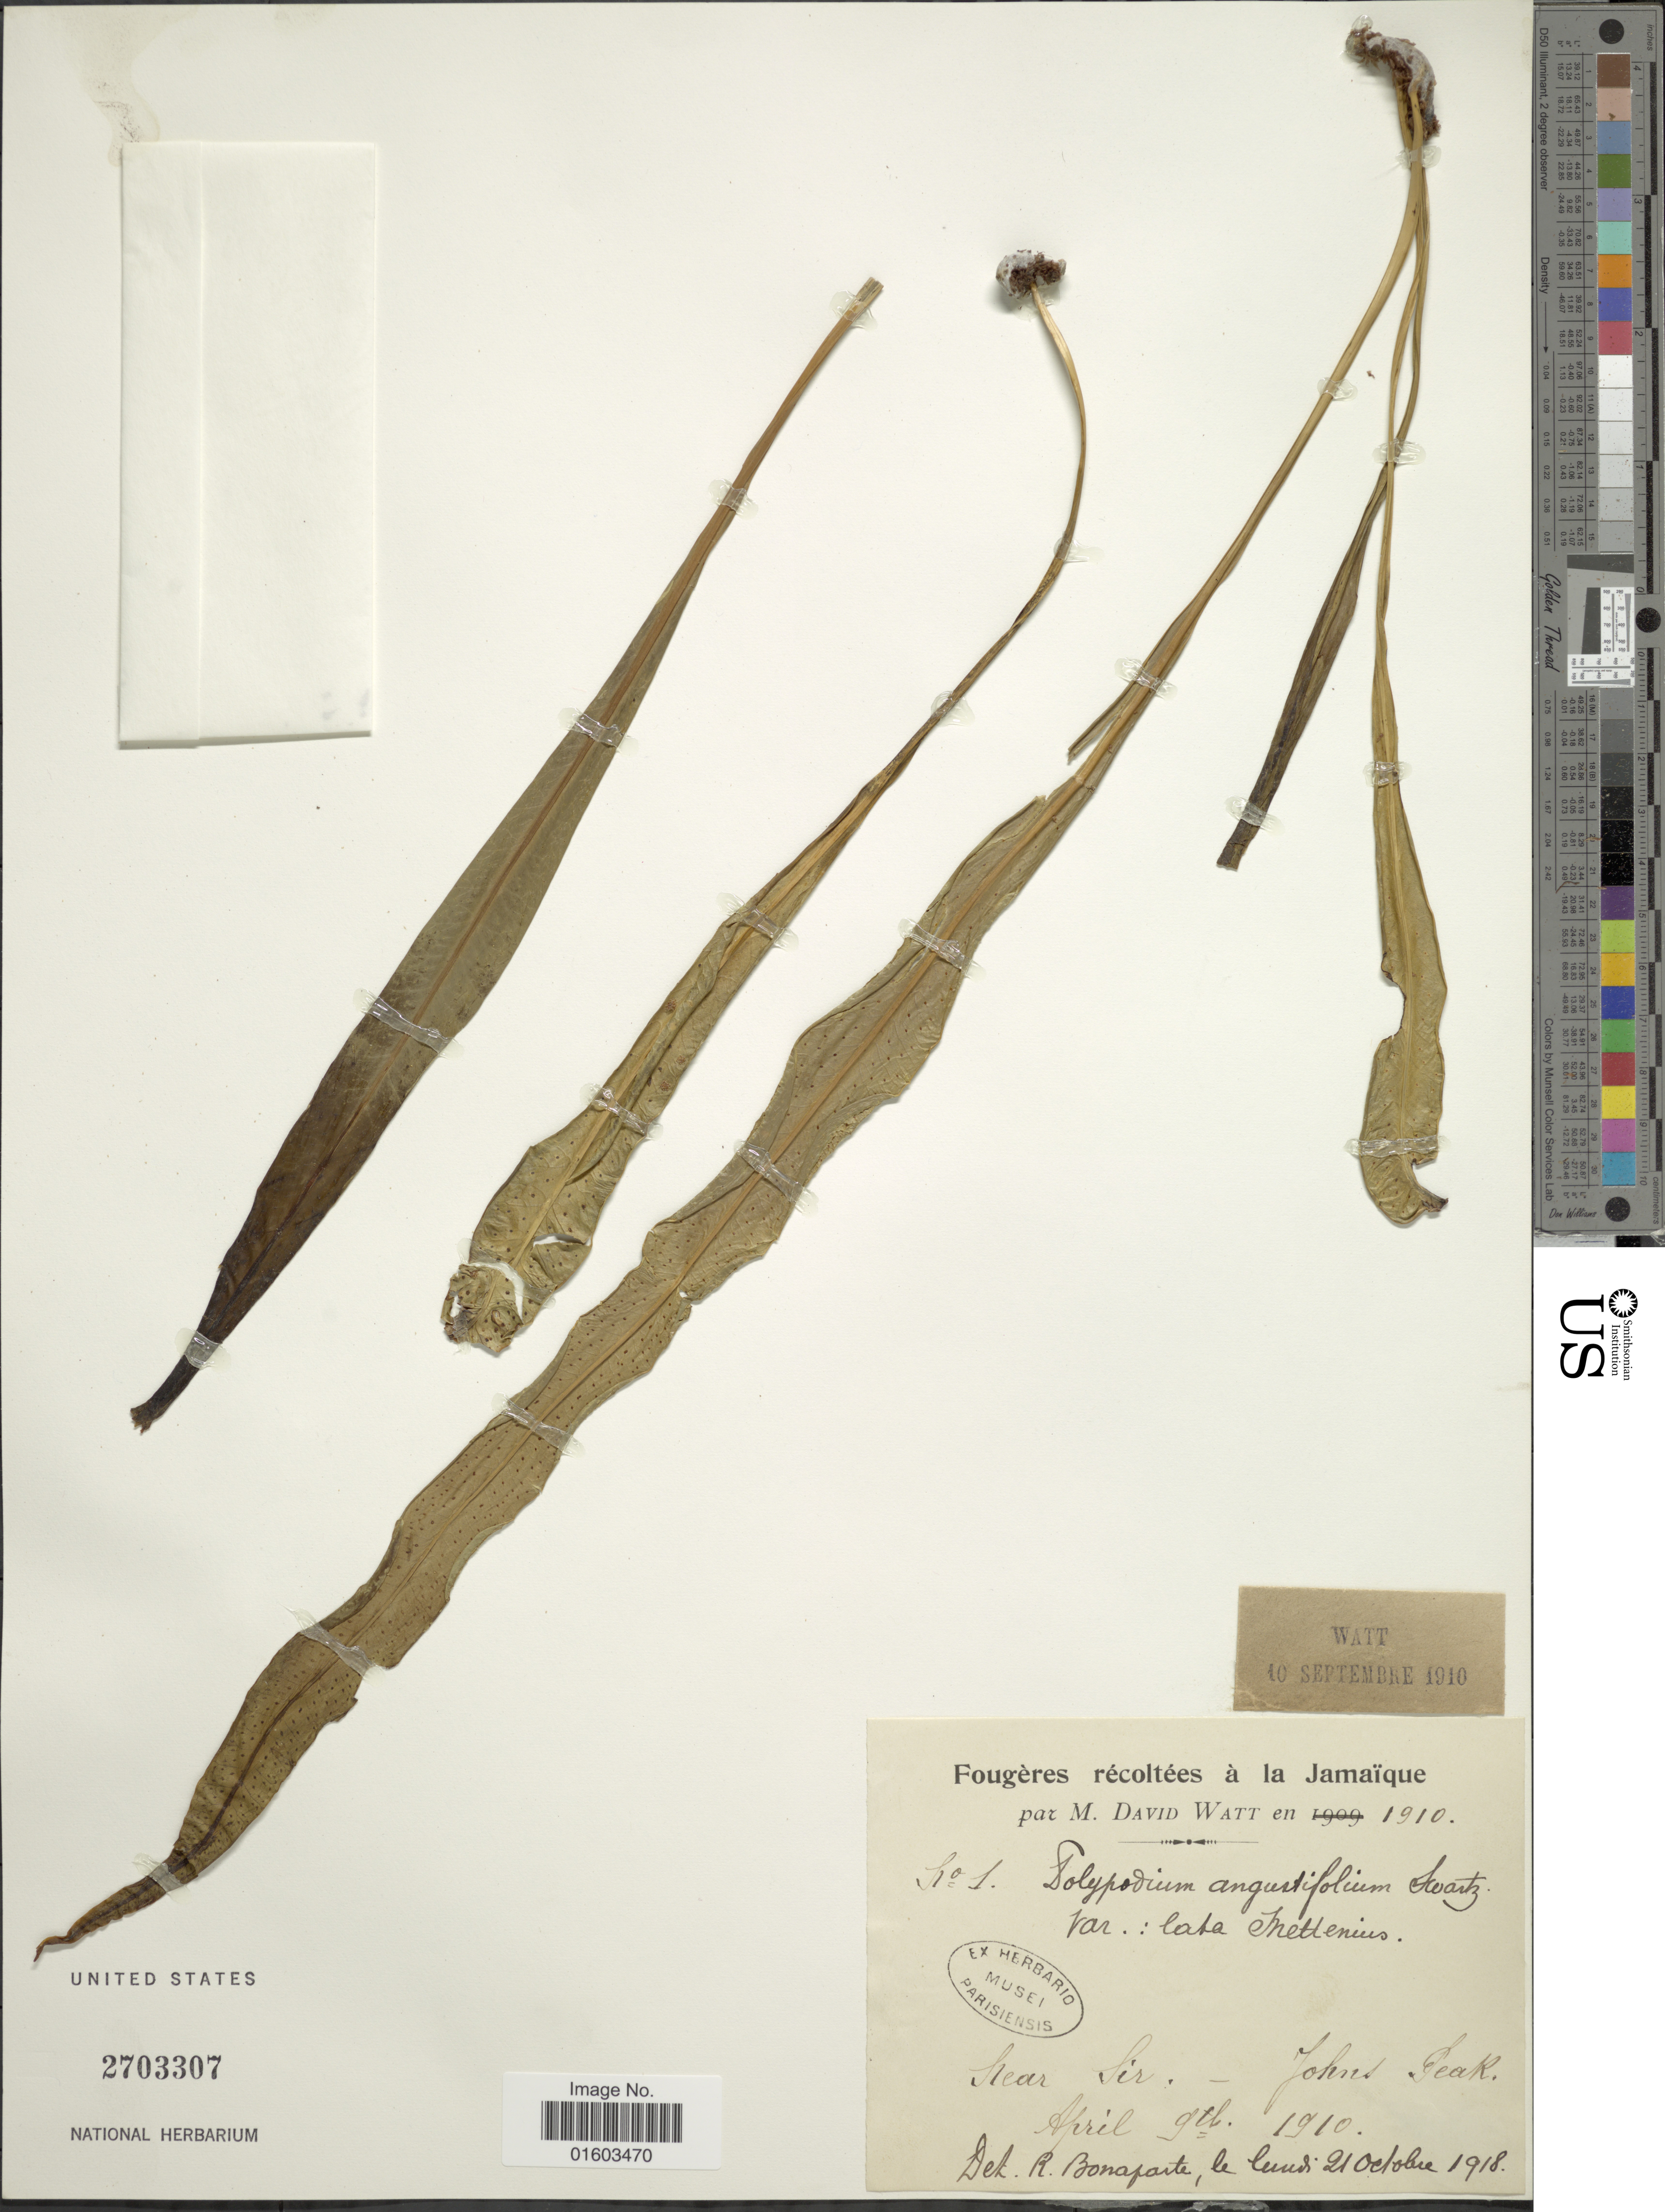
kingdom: Plantae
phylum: Tracheophyta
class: Polypodiopsida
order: Polypodiales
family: Polypodiaceae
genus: Campyloneurum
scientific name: Campyloneurum angustifolium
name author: (Sw.) Fée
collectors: M. Watt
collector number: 1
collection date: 1910-04-09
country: Jamaica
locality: Near Sir Johns Peak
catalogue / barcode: US 2703307